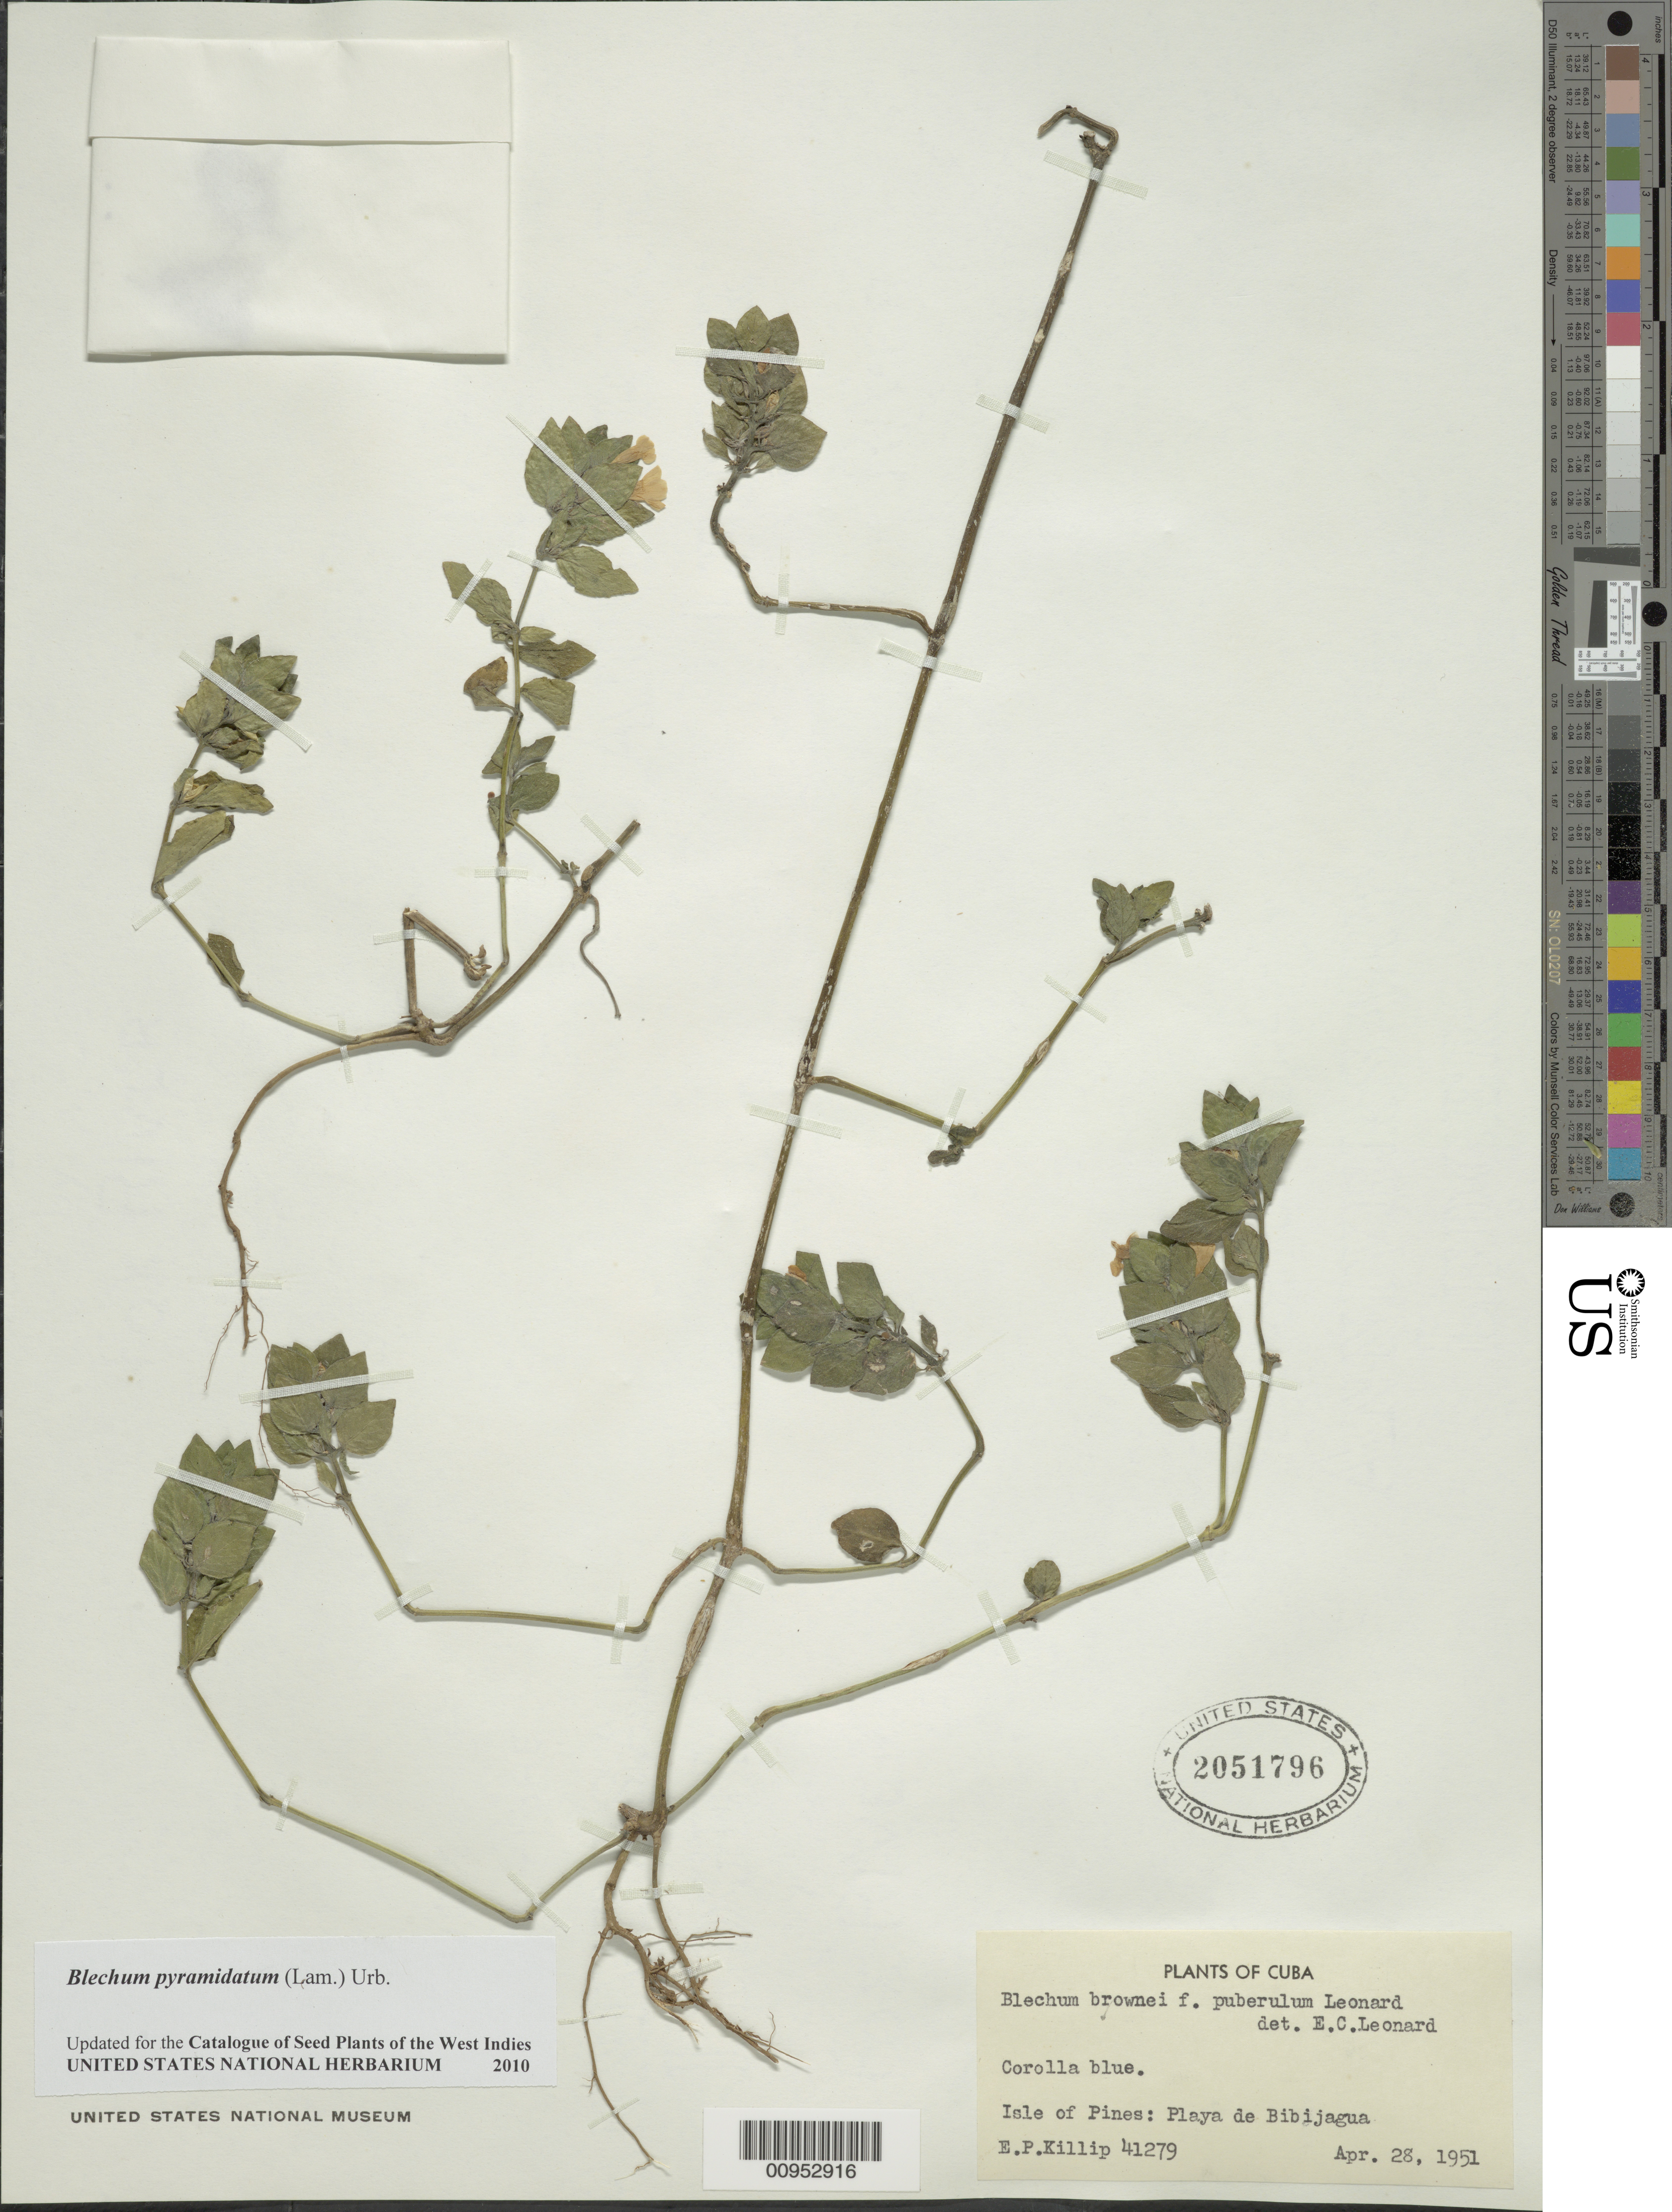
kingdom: Plantae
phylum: Tracheophyta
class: Magnoliopsida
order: Lamiales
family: Acanthaceae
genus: Blechum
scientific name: Blechum pyramidatum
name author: (Lam.) Urb.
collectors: E. P. Killip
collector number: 41279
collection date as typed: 28 Apr 1951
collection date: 1951-04-28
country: Cuba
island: Isla de la Juventud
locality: Playa de Bibijagua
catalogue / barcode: US 2051796